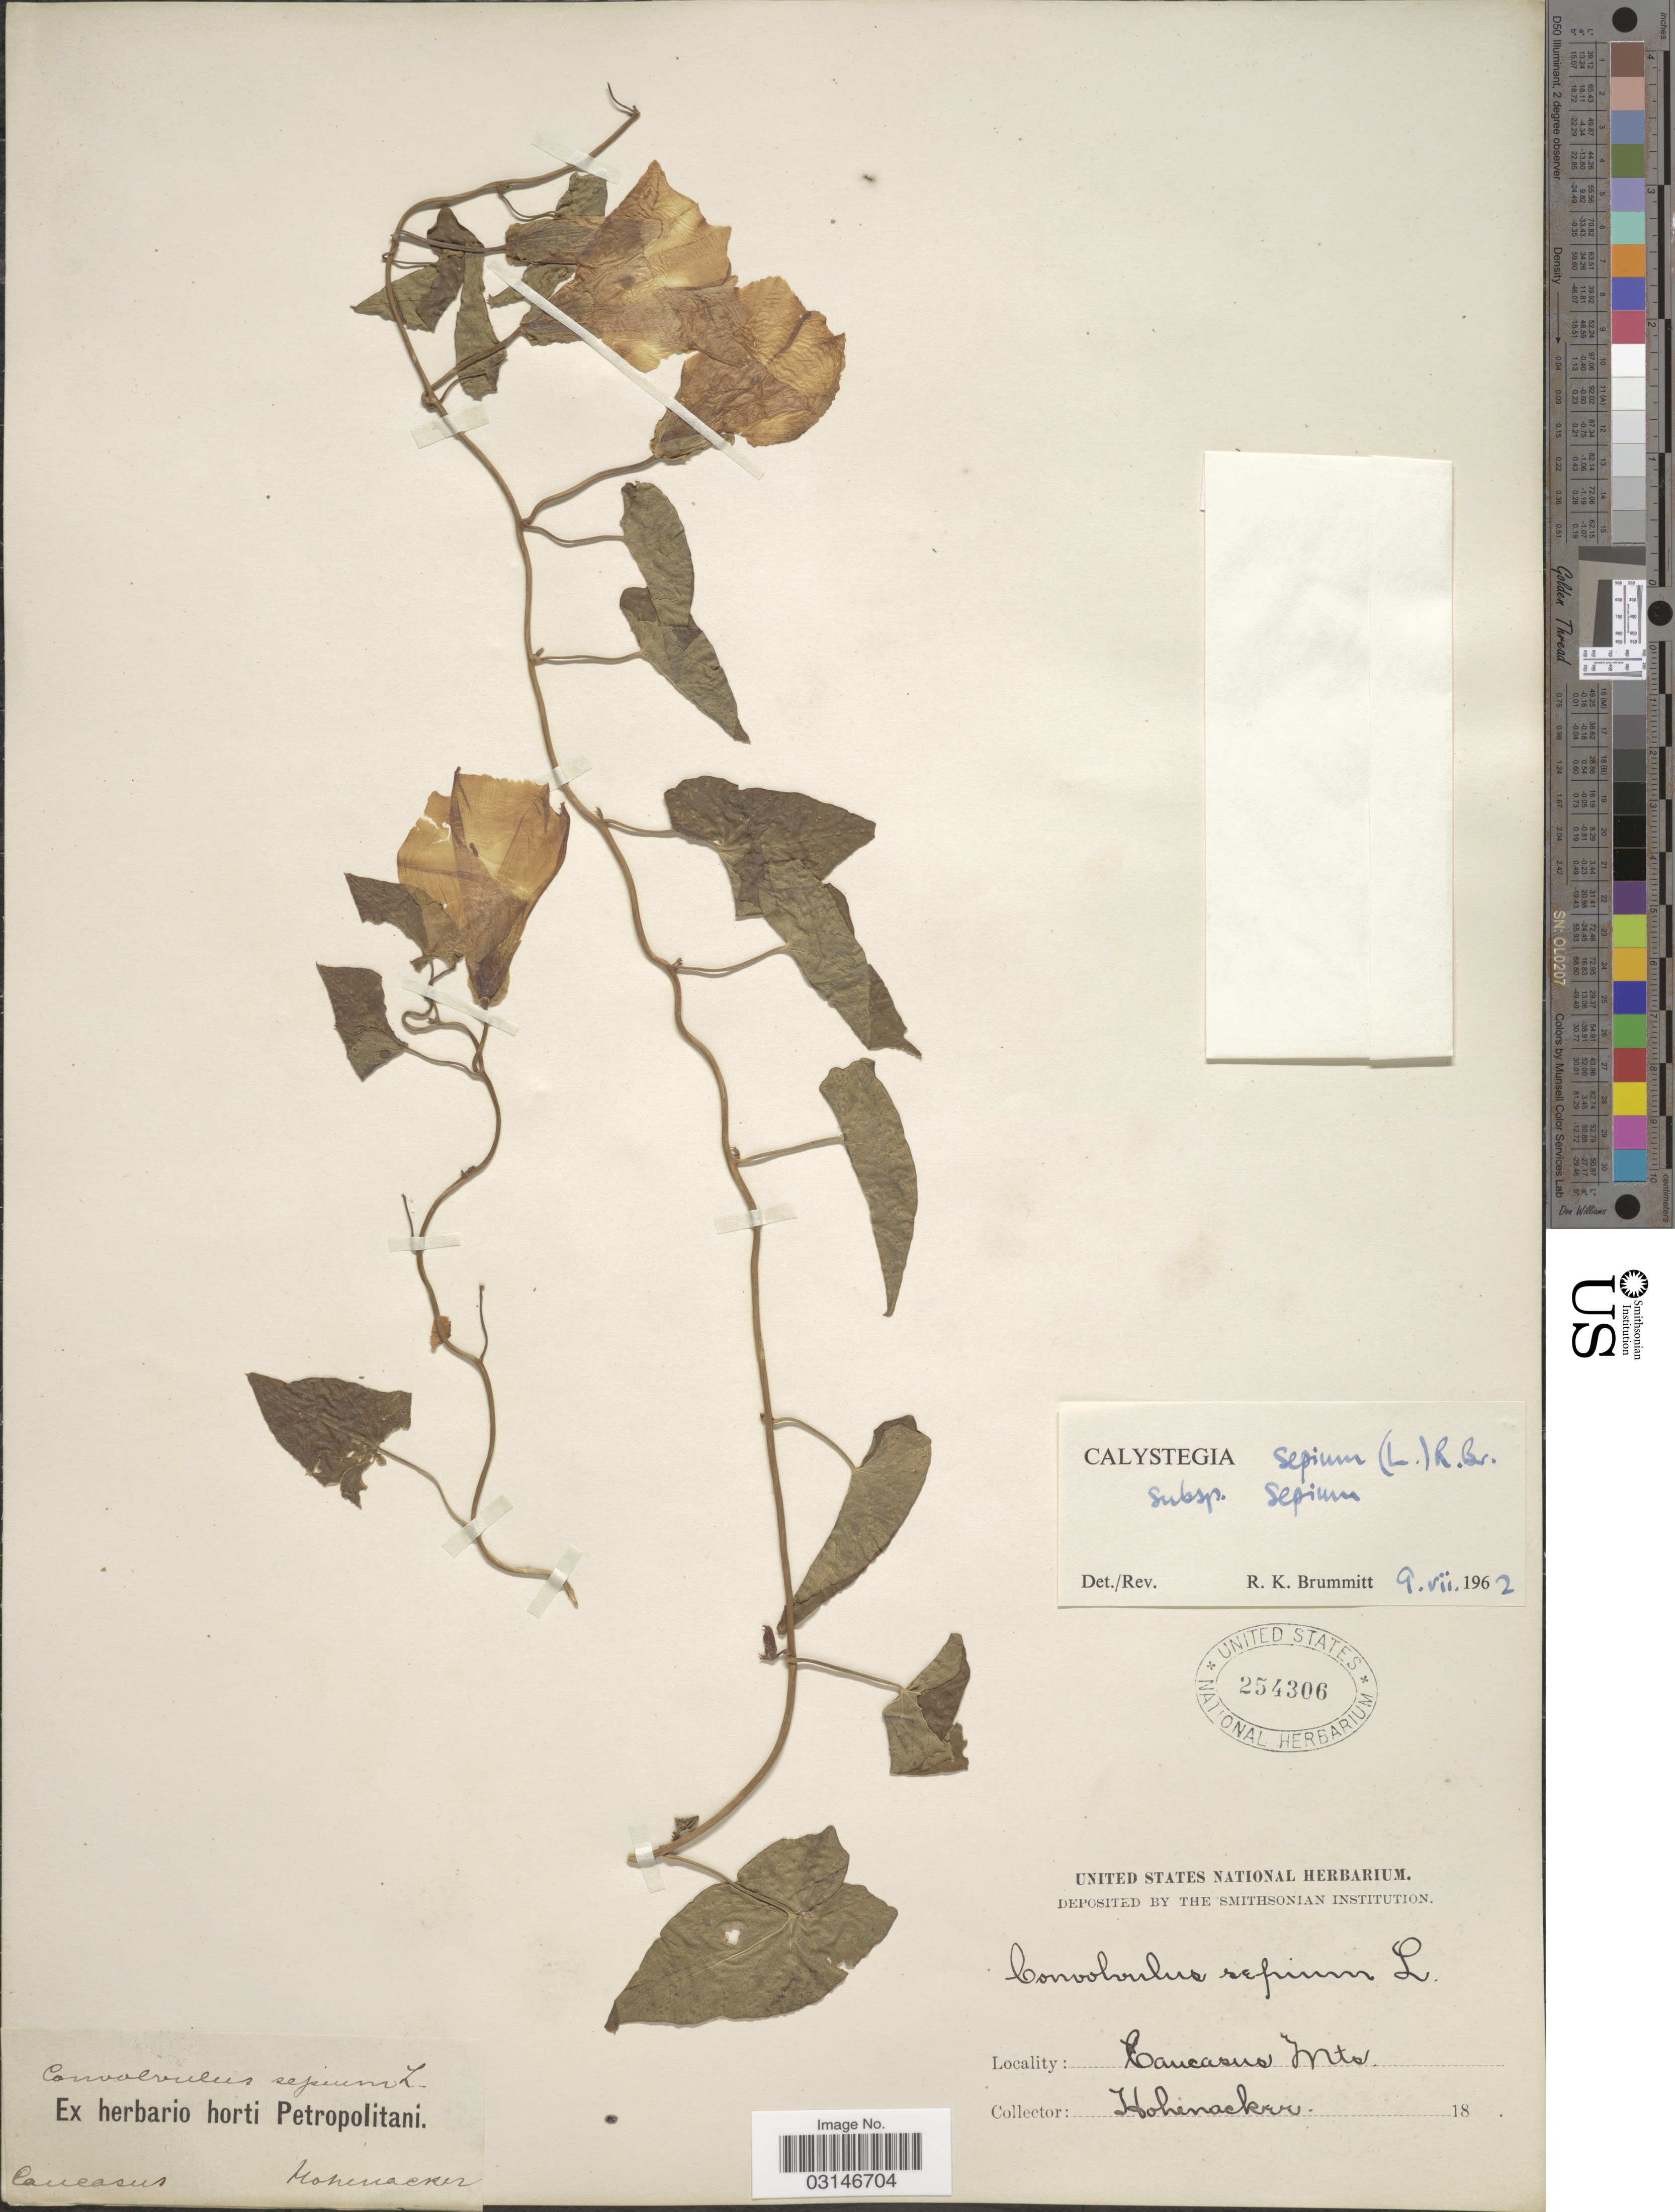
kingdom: Plantae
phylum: Tracheophyta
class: Magnoliopsida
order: Solanales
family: Convolvulaceae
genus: Calystegia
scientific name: Calystegia sepium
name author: (L.) R. Br.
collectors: Hohenacker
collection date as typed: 18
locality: Caucasus. Caucasus Mts.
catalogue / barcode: US 254306